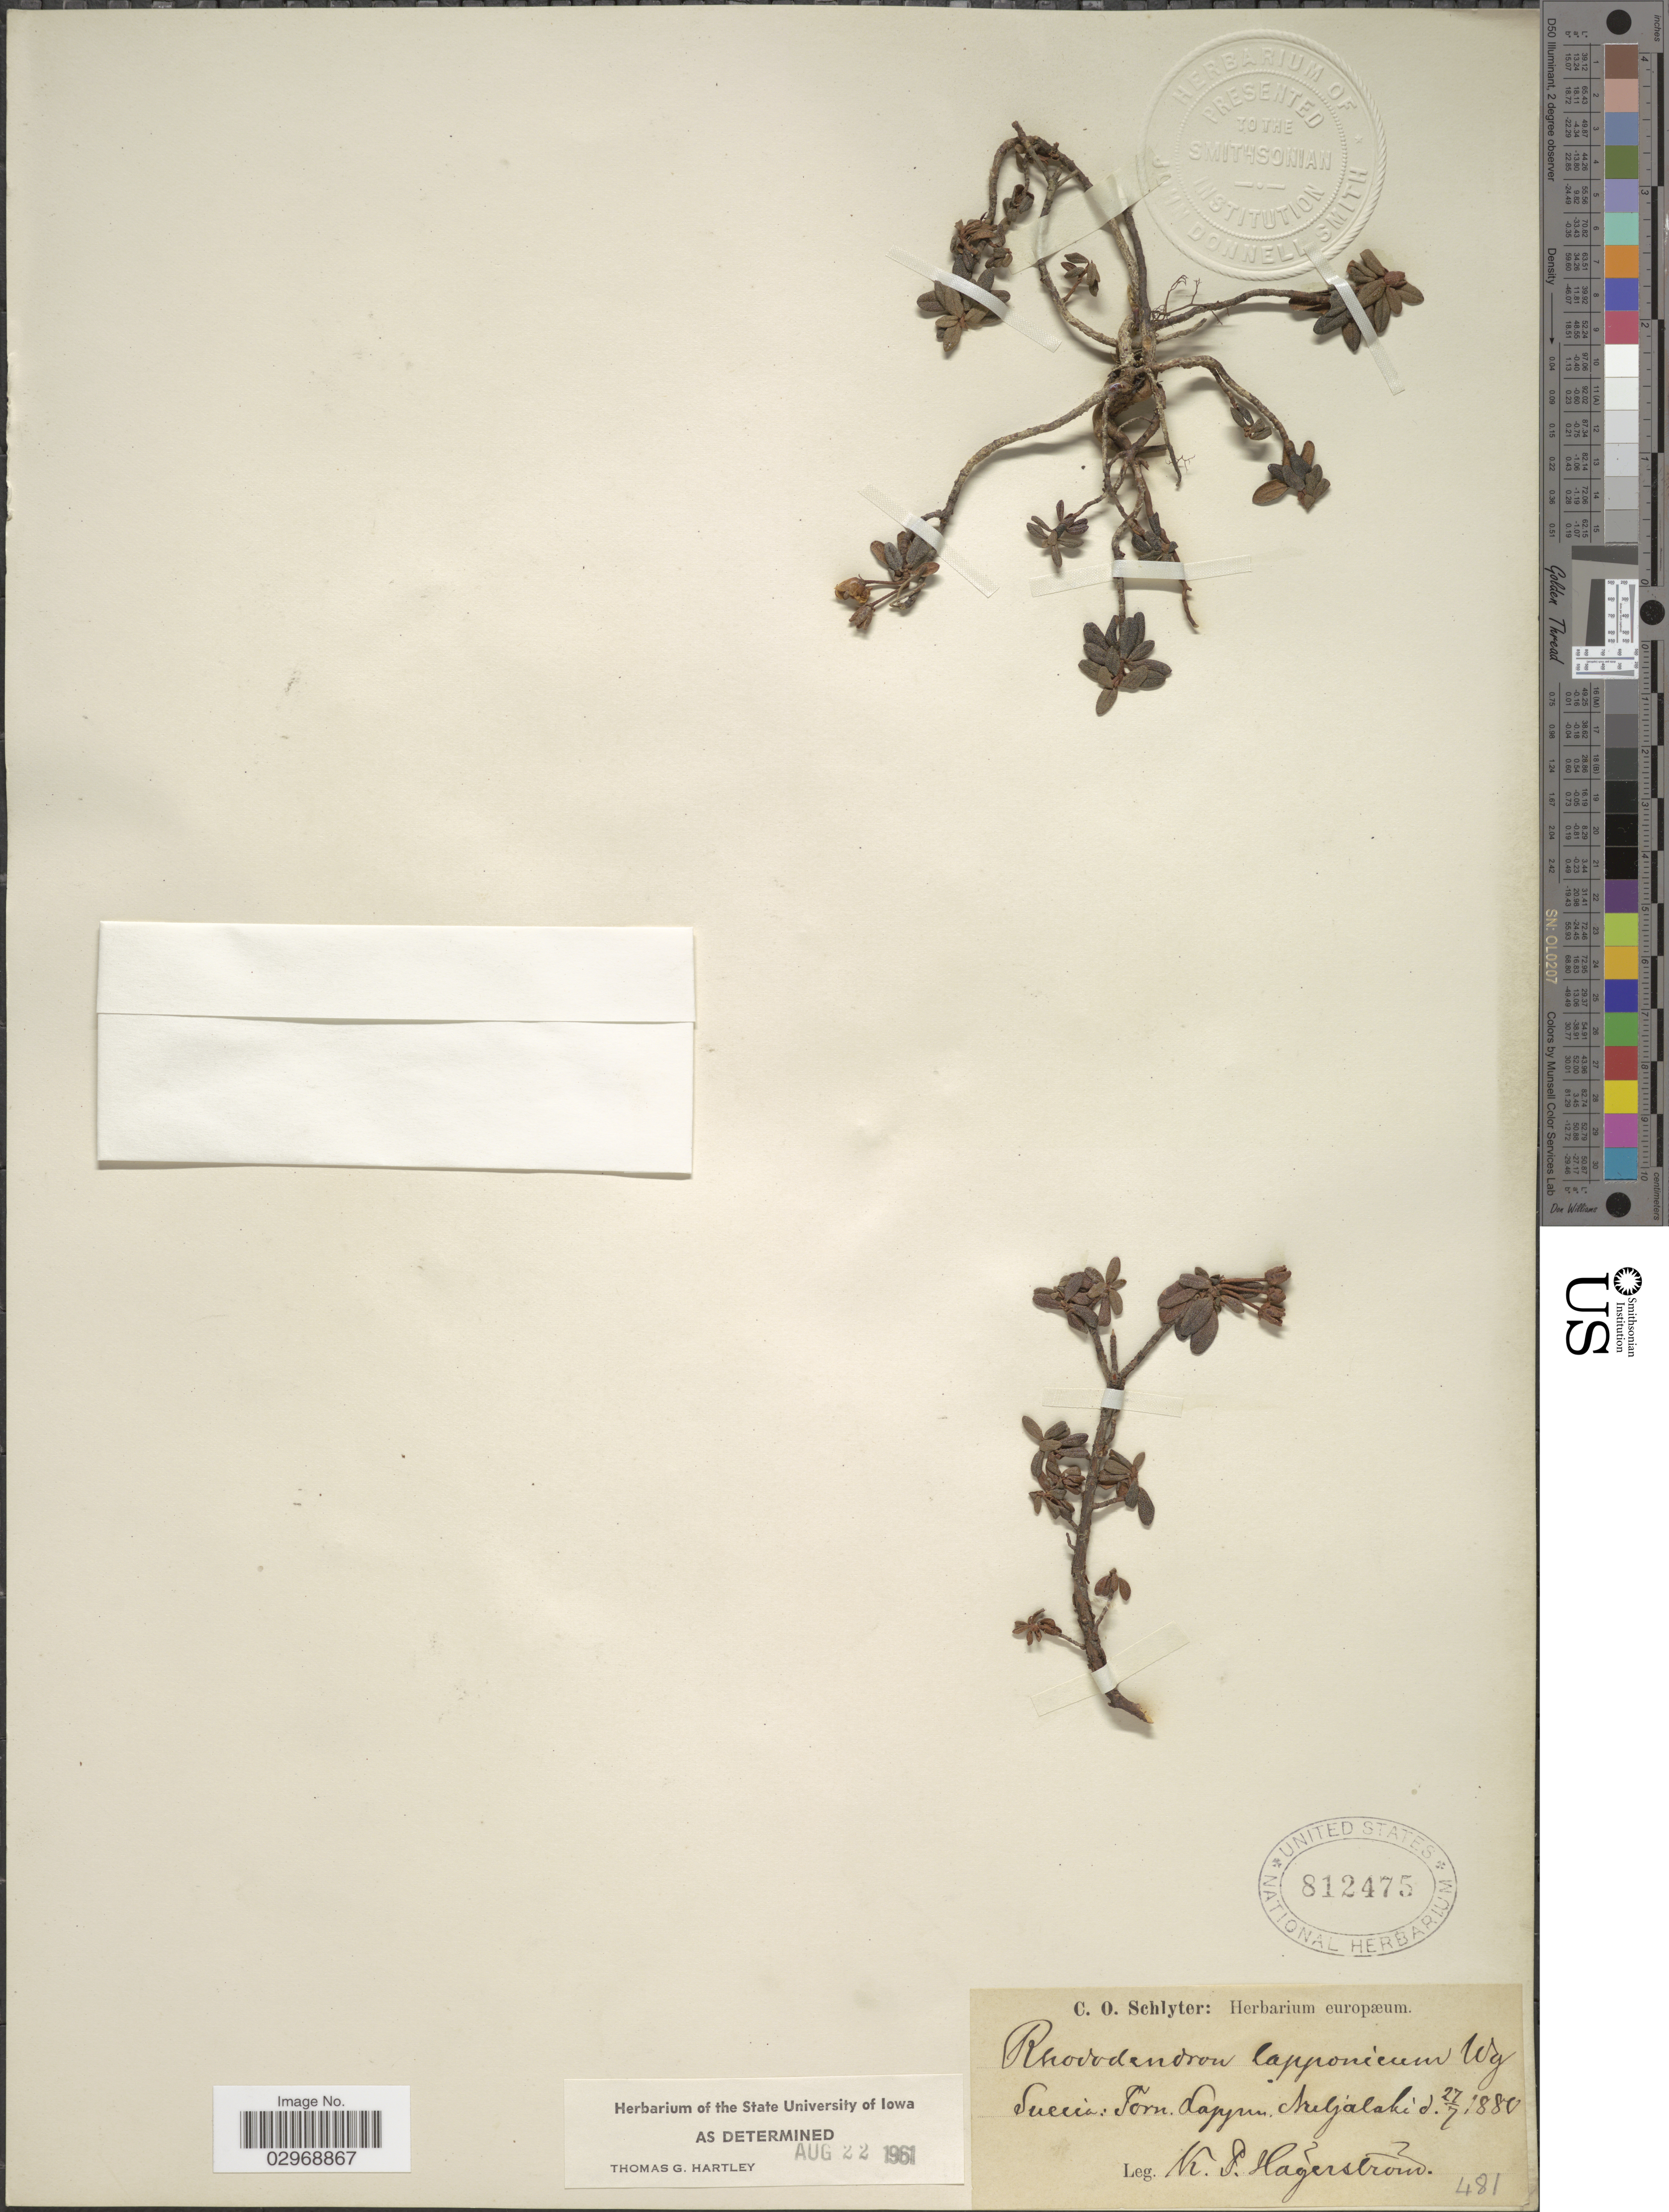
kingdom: Plantae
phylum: Tracheophyta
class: Magnoliopsida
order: Ericales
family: Ericaceae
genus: Rhododendron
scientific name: Rhododendron lapponicum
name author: (L.) Wahlenb.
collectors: K. Hägerström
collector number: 481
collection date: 1880-07-27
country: Sweden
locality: Suecia: Torn. Lappm, Nuljalaki [interpreted]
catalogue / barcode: US 812475